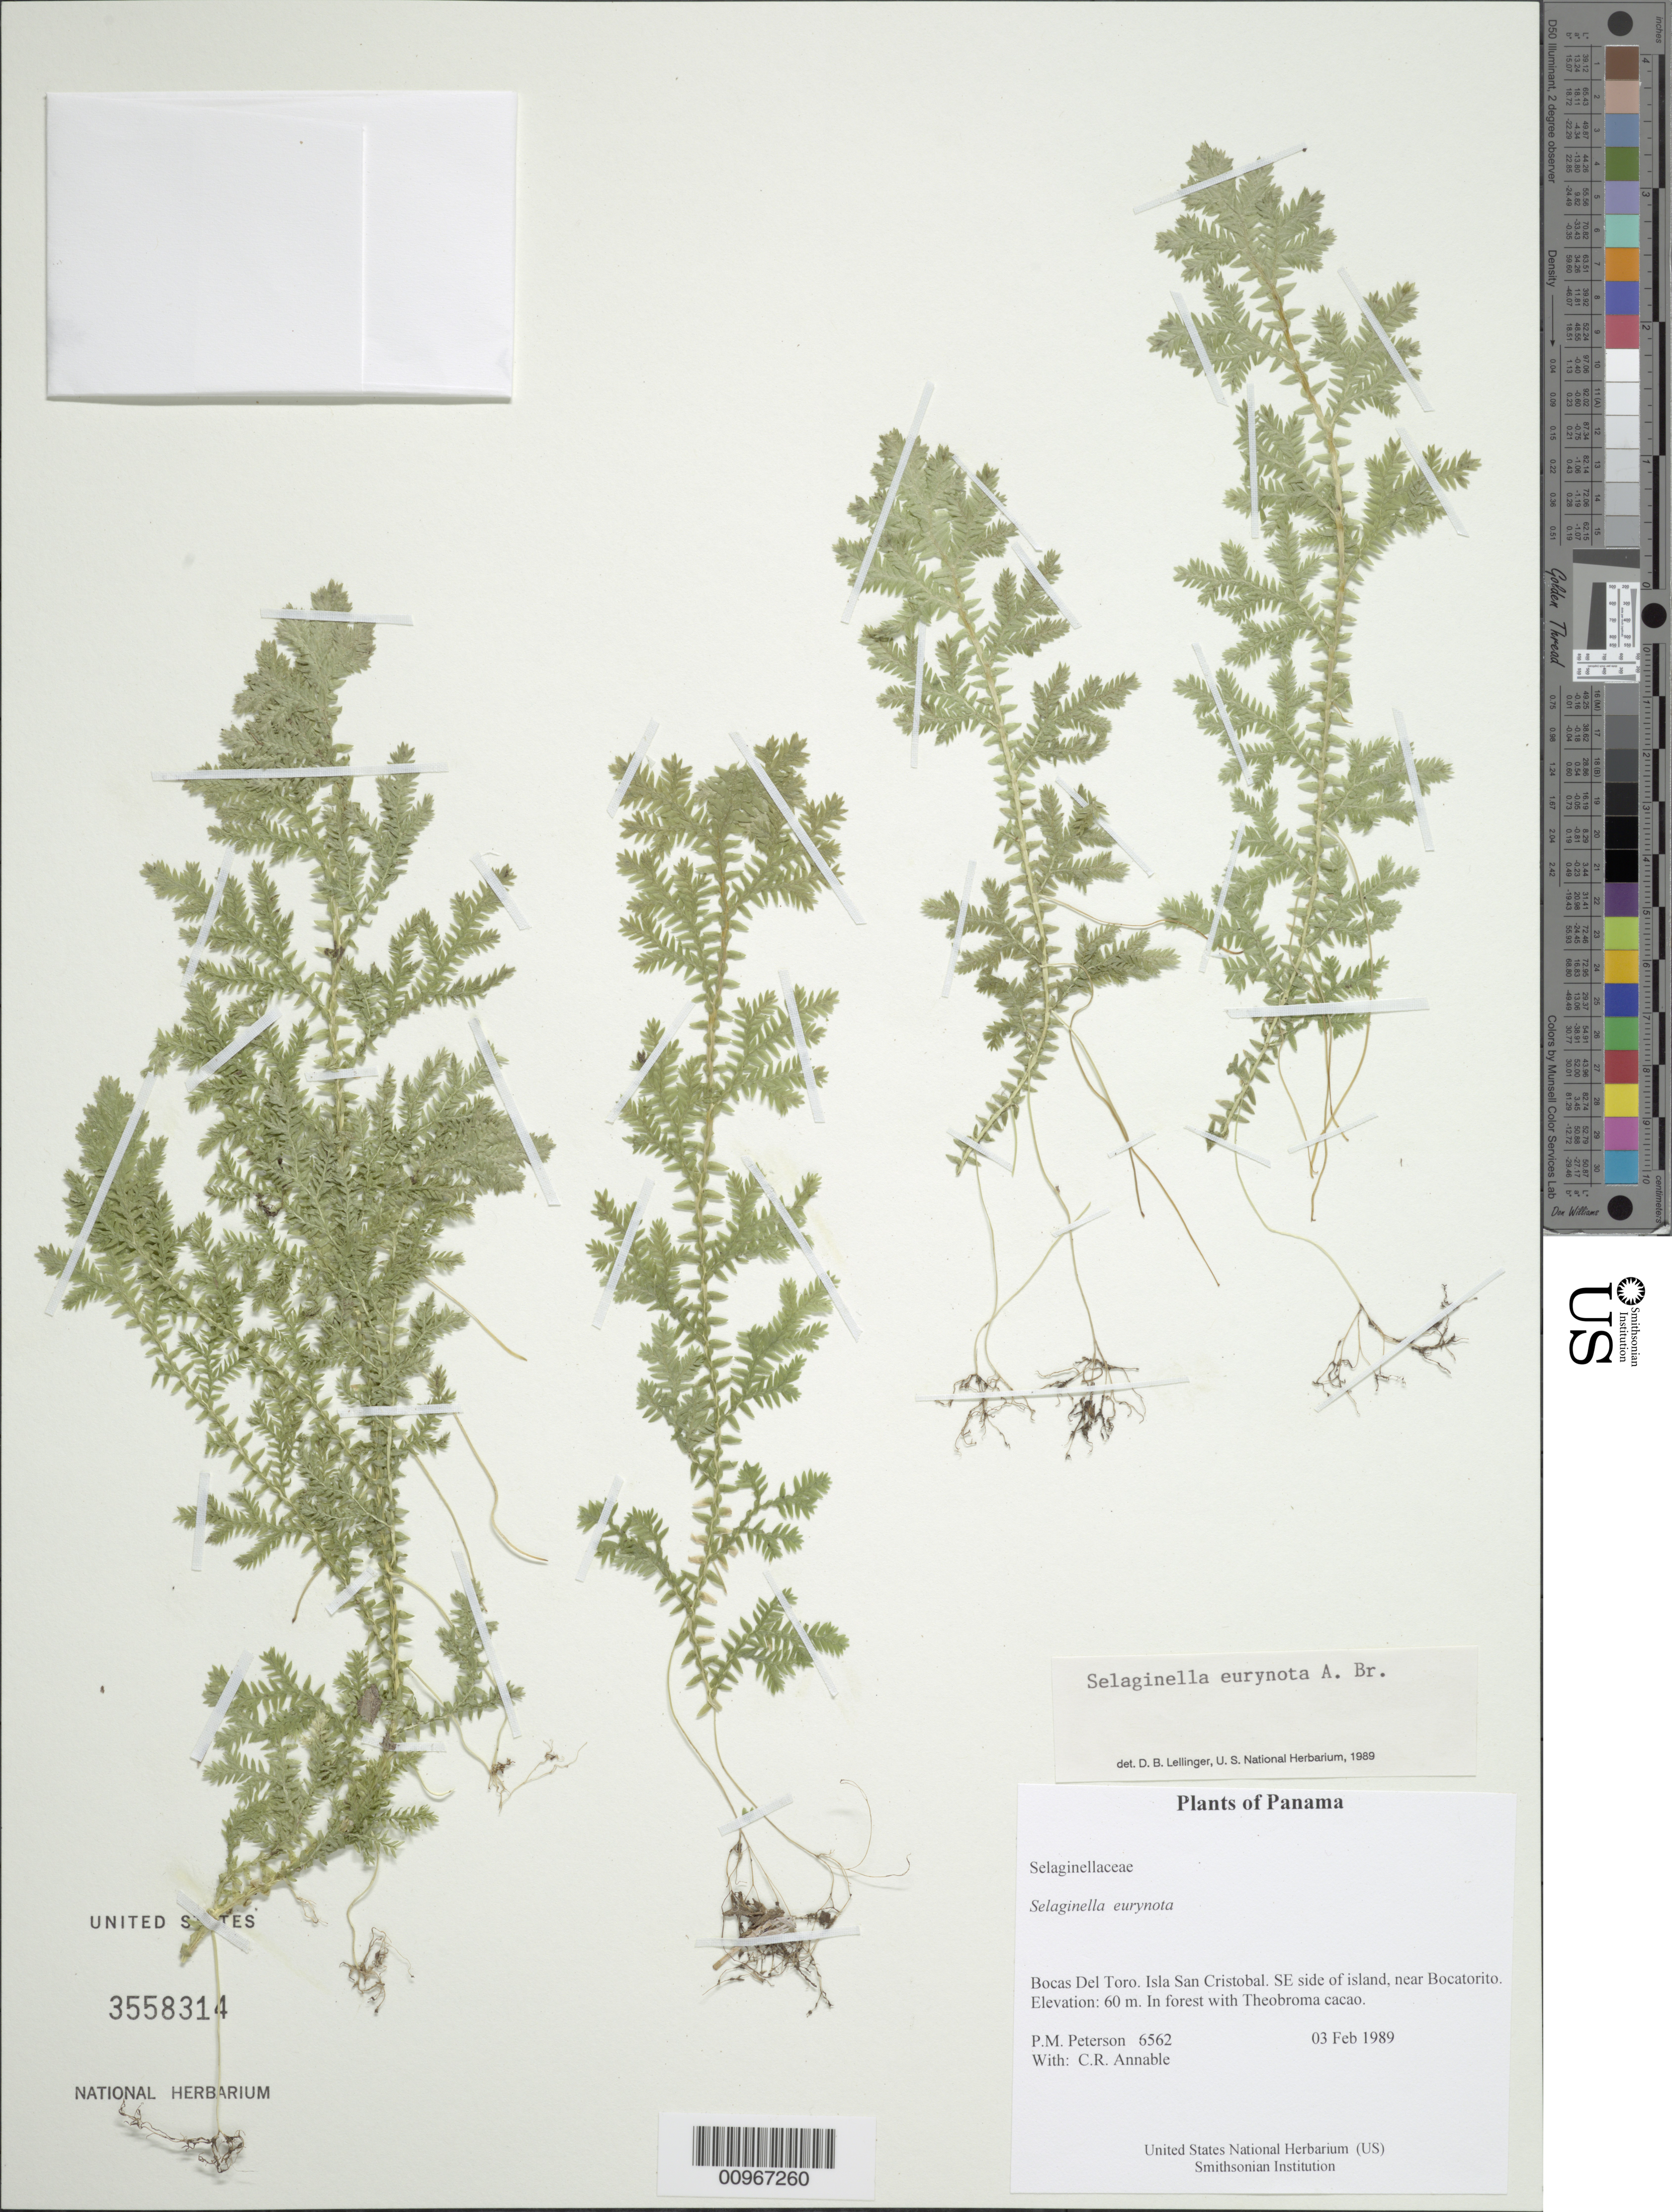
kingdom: Plantae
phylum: Tracheophyta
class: Lycopodiopsida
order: Selaginellales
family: Selaginellaceae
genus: Selaginella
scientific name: Selaginella eurynota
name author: A. Braun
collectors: P. M. Peterson & C. R. Annable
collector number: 06562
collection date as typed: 03 Feb 1989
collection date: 1989-02-03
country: Panama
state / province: Bocas del Toro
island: San Cristobal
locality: SE side of island, near Bocatorito.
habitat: In forest with Theobroma cacao.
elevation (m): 60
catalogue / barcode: US 3558314